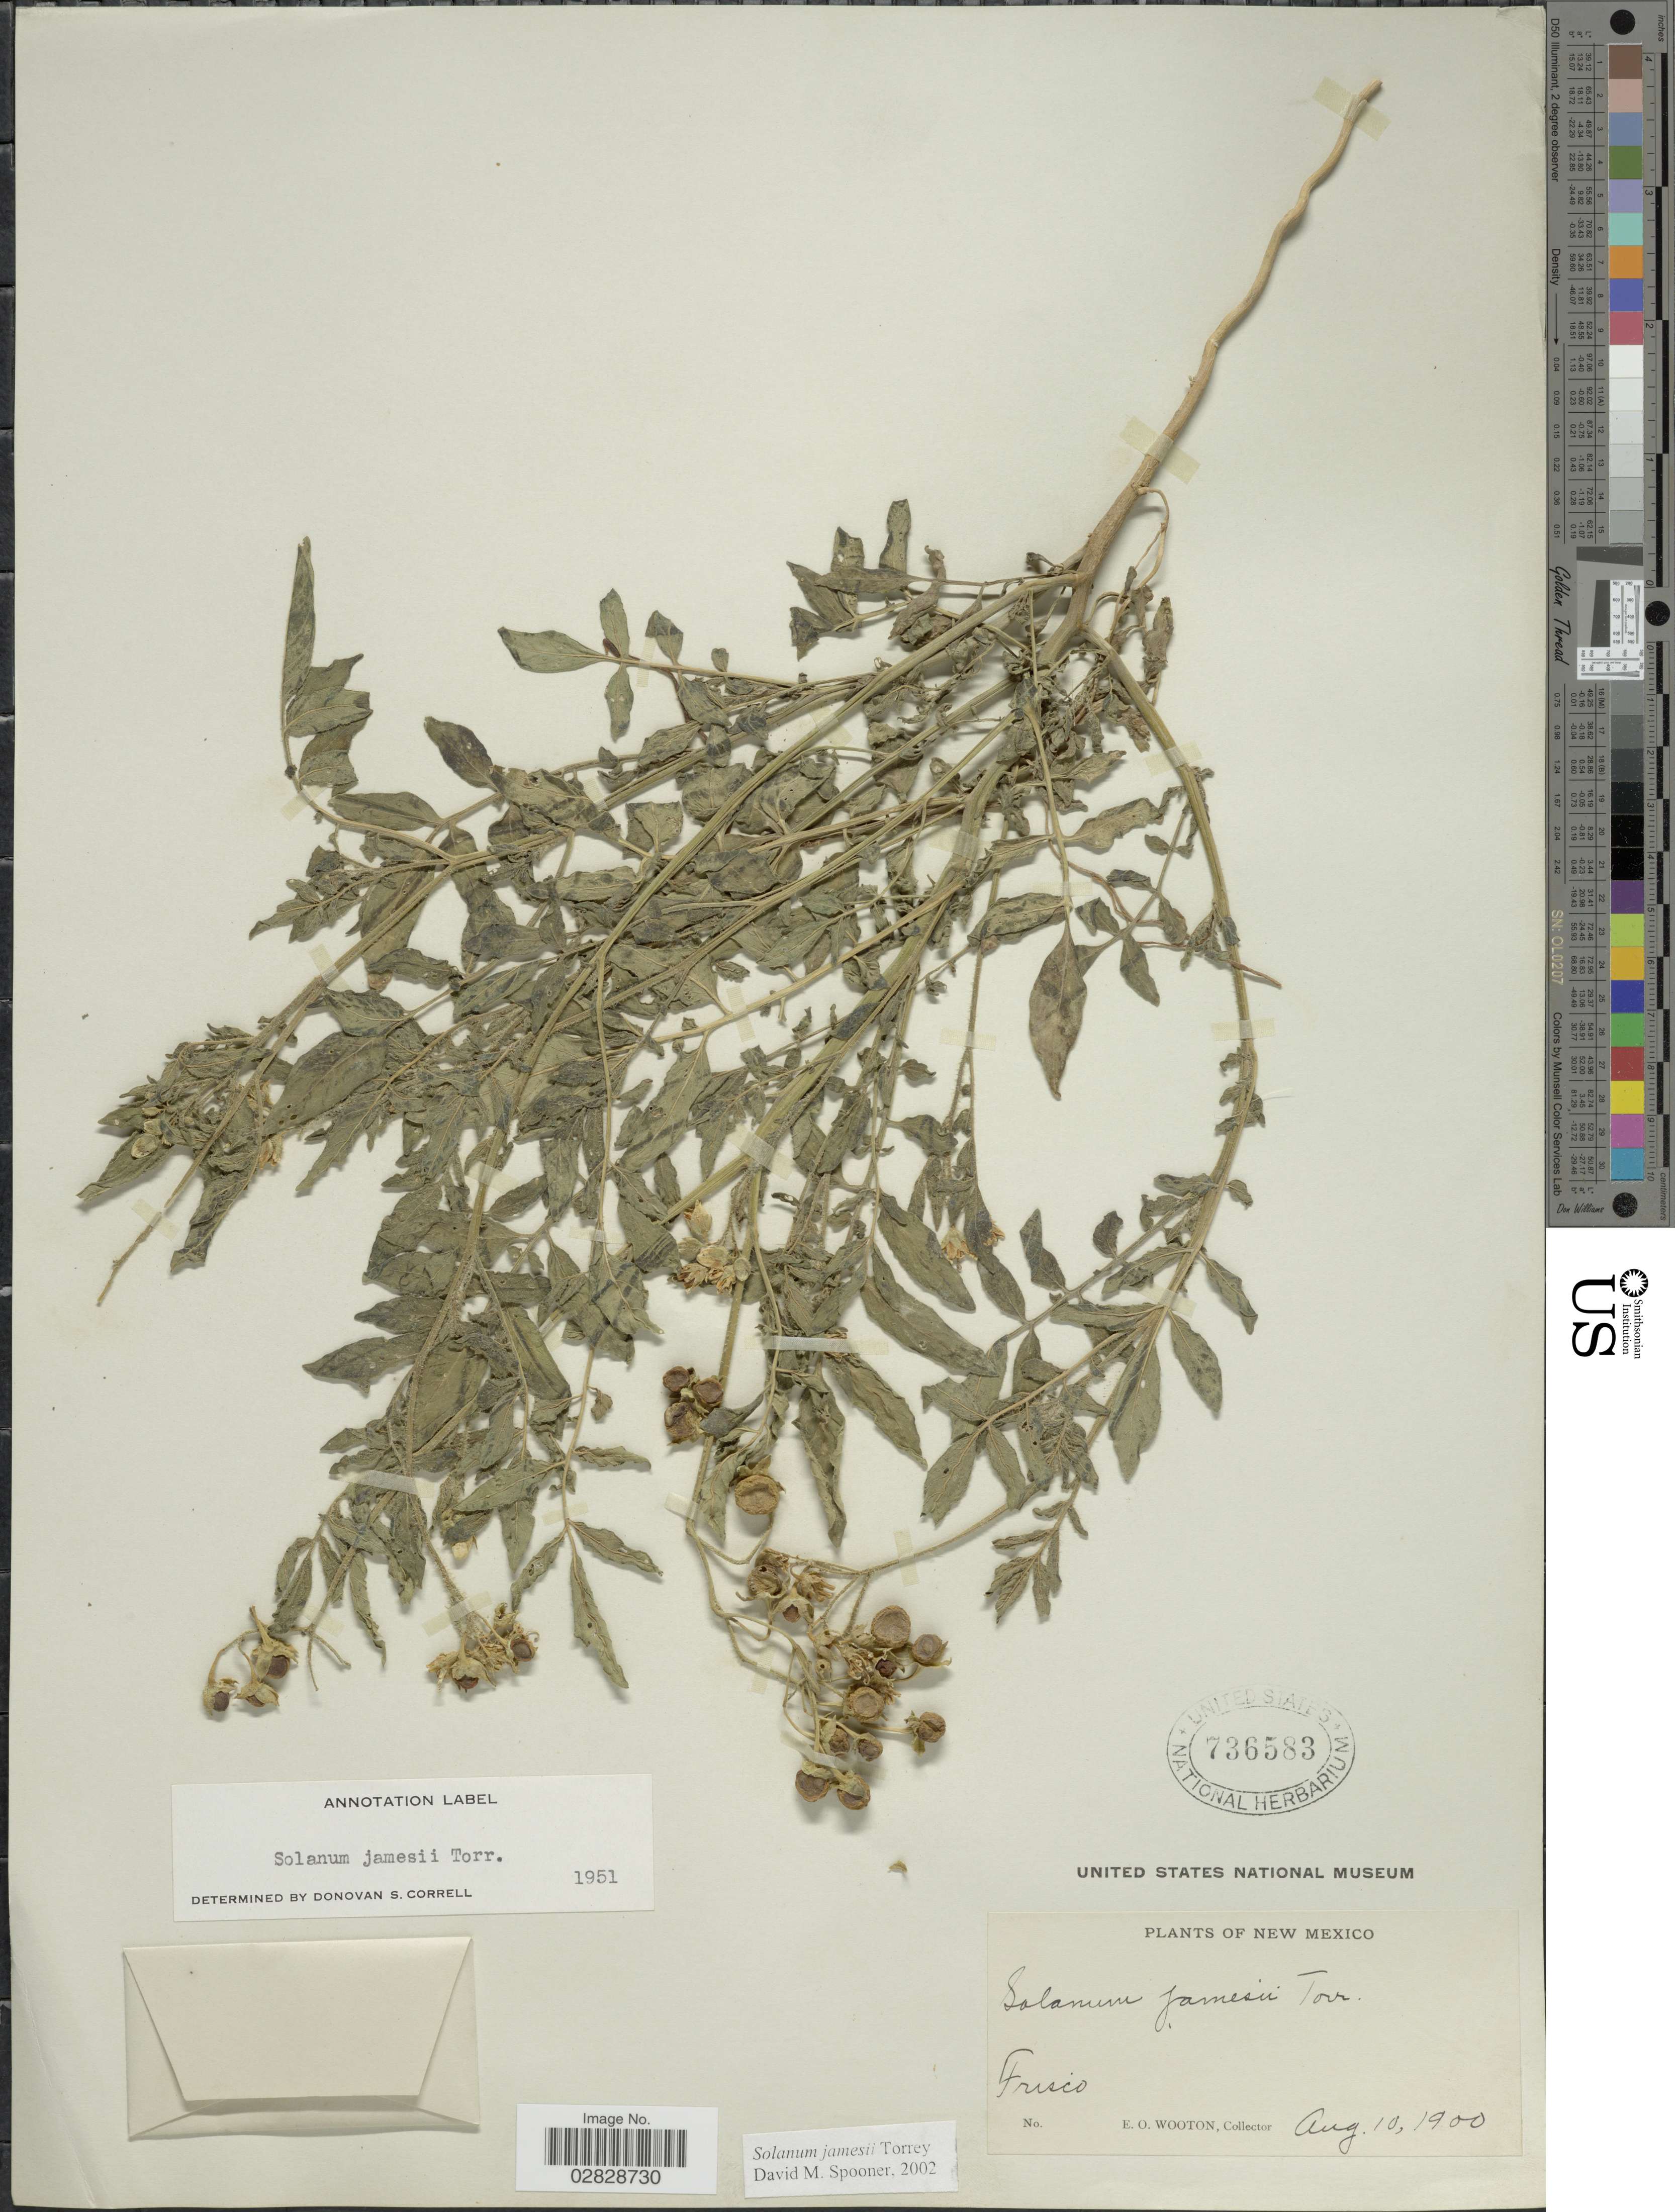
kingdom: Plantae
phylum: Tracheophyta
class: Magnoliopsida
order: Solanales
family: Solanaceae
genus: Solanum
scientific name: Solanum jamesii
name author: Torr.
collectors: E. O. Wooton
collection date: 1900-08-10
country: United States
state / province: New Mexico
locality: Frisco.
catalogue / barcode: US 736583